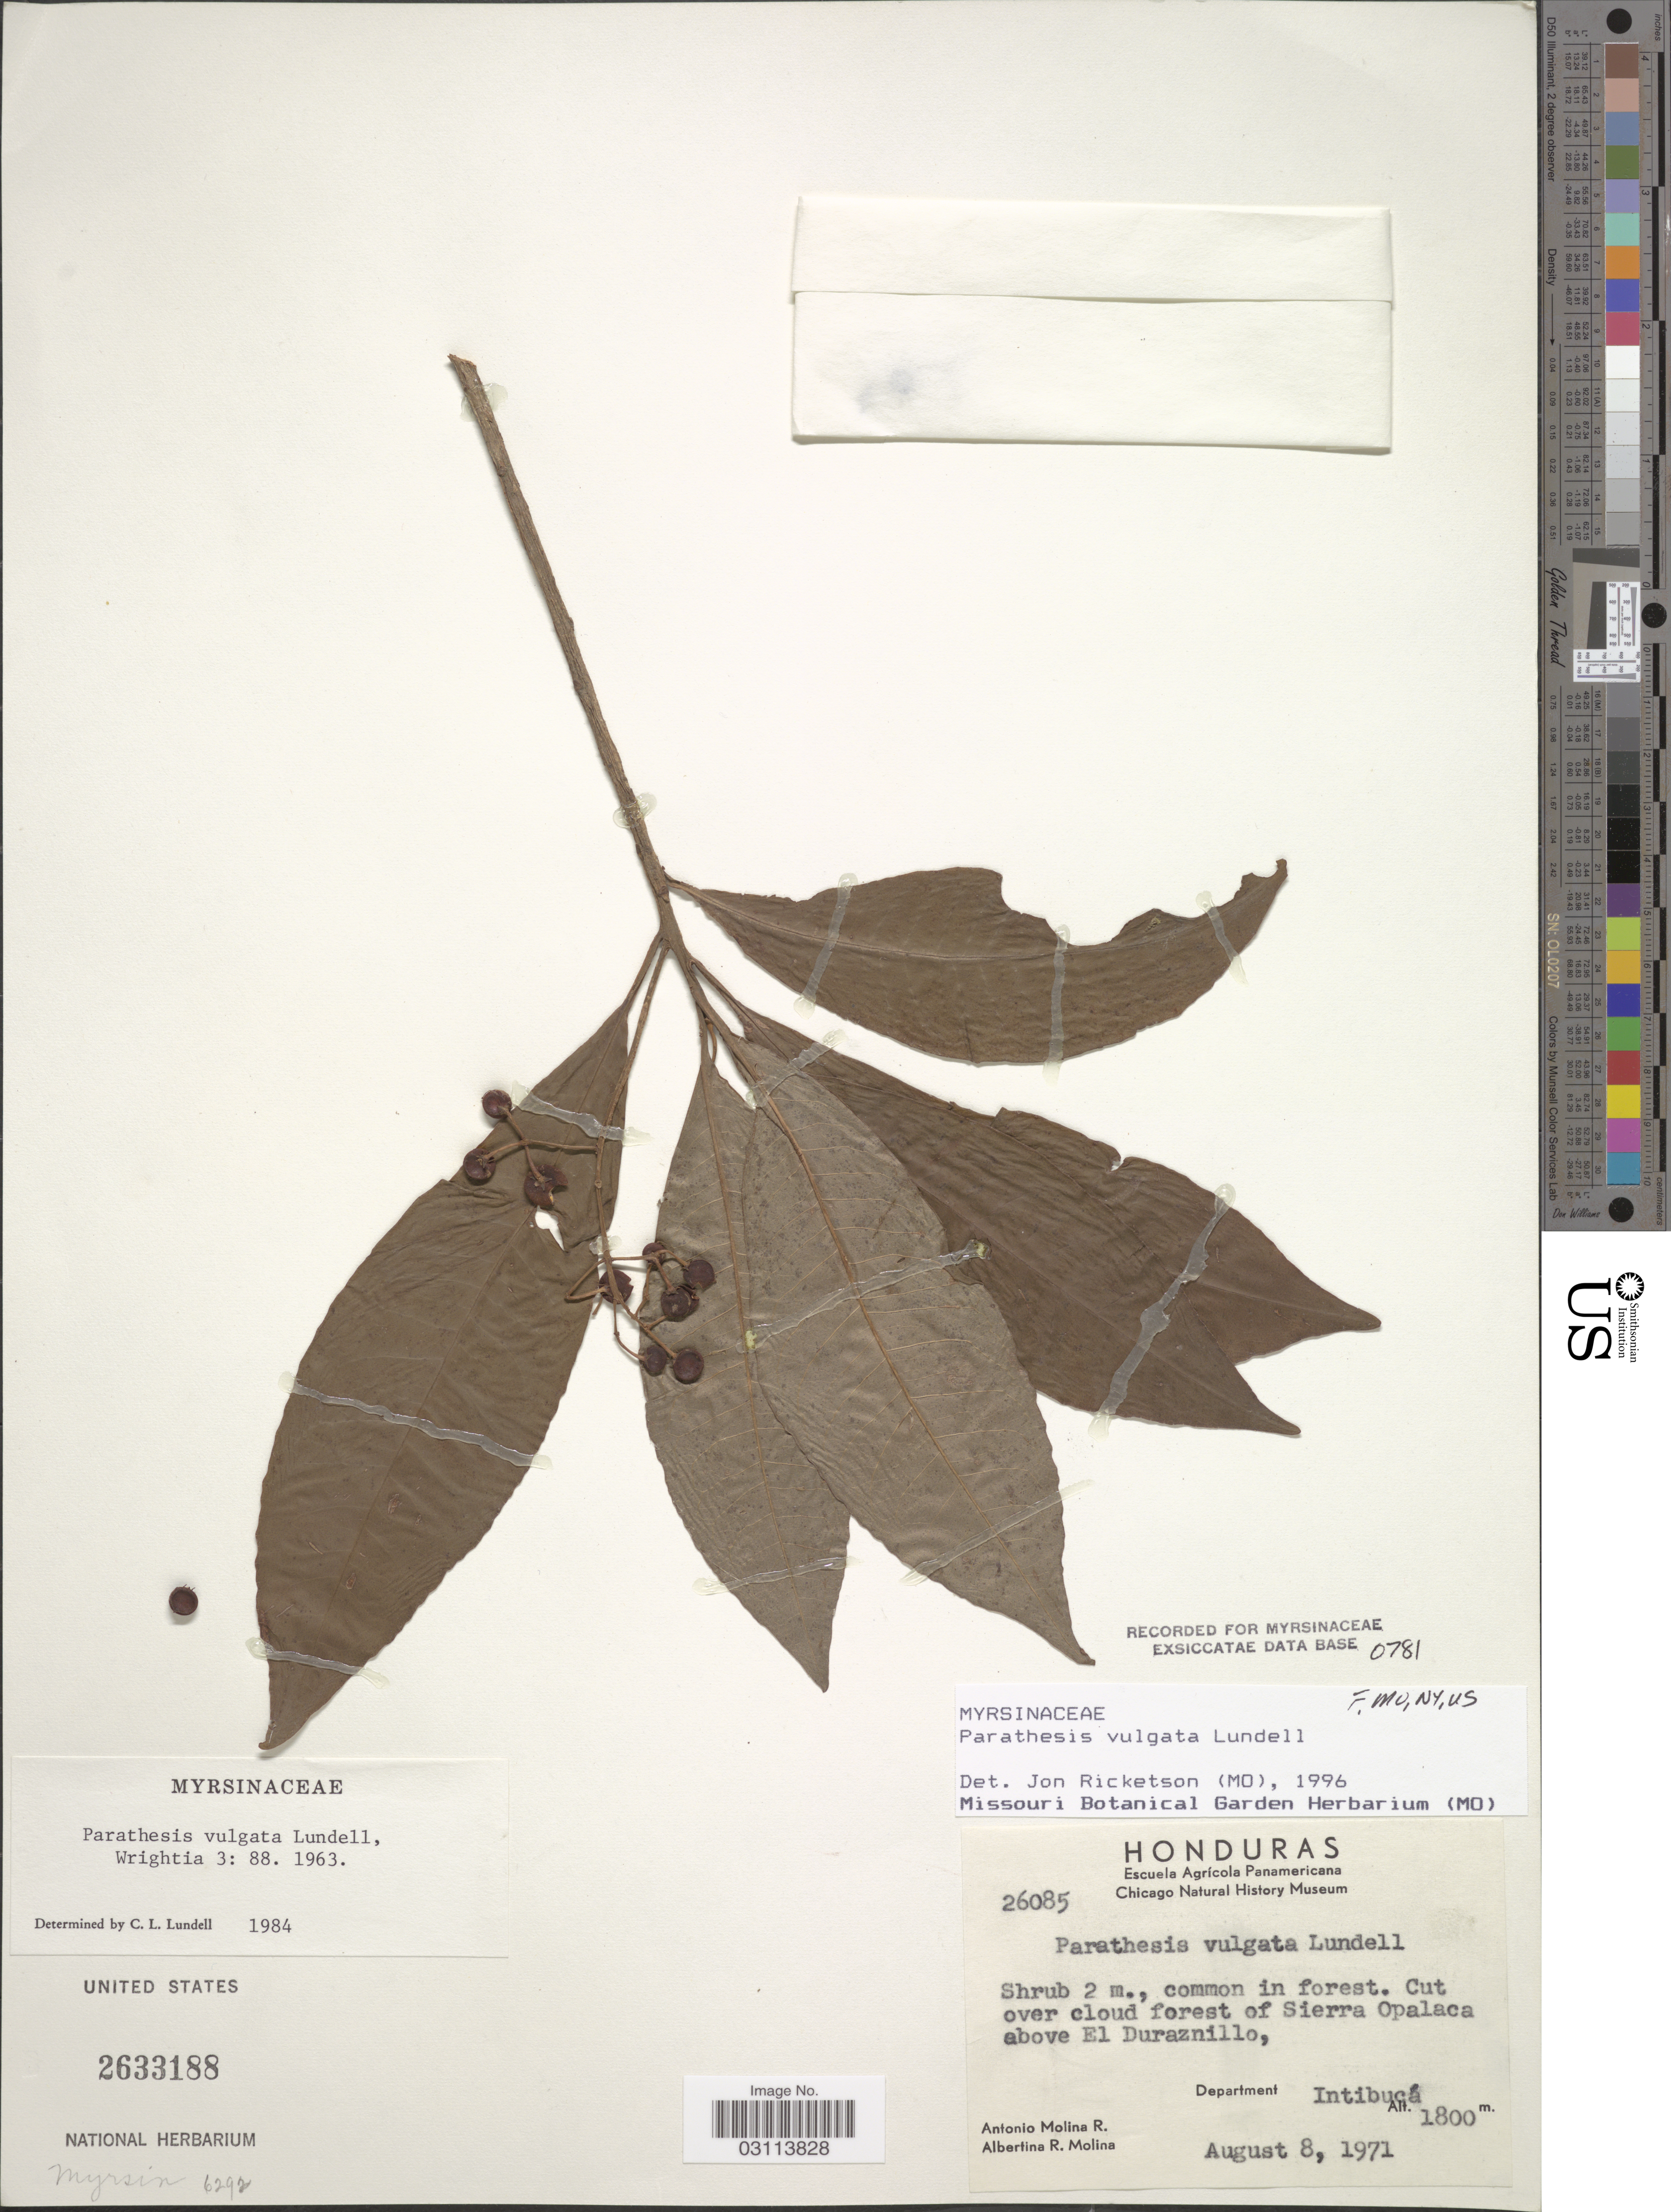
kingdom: Plantae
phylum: Tracheophyta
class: Magnoliopsida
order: Ericales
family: Primulaceae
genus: Parathesis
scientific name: Parathesis vulgata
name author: Lundell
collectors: A. Molina R. & A. R. Molina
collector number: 26085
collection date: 1971-08-08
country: Honduras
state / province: Intibuca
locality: Cut over cloud forest of Sierra Opalaca above El Duraznillo, Department Intibucá.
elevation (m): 1800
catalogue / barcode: US 2633188